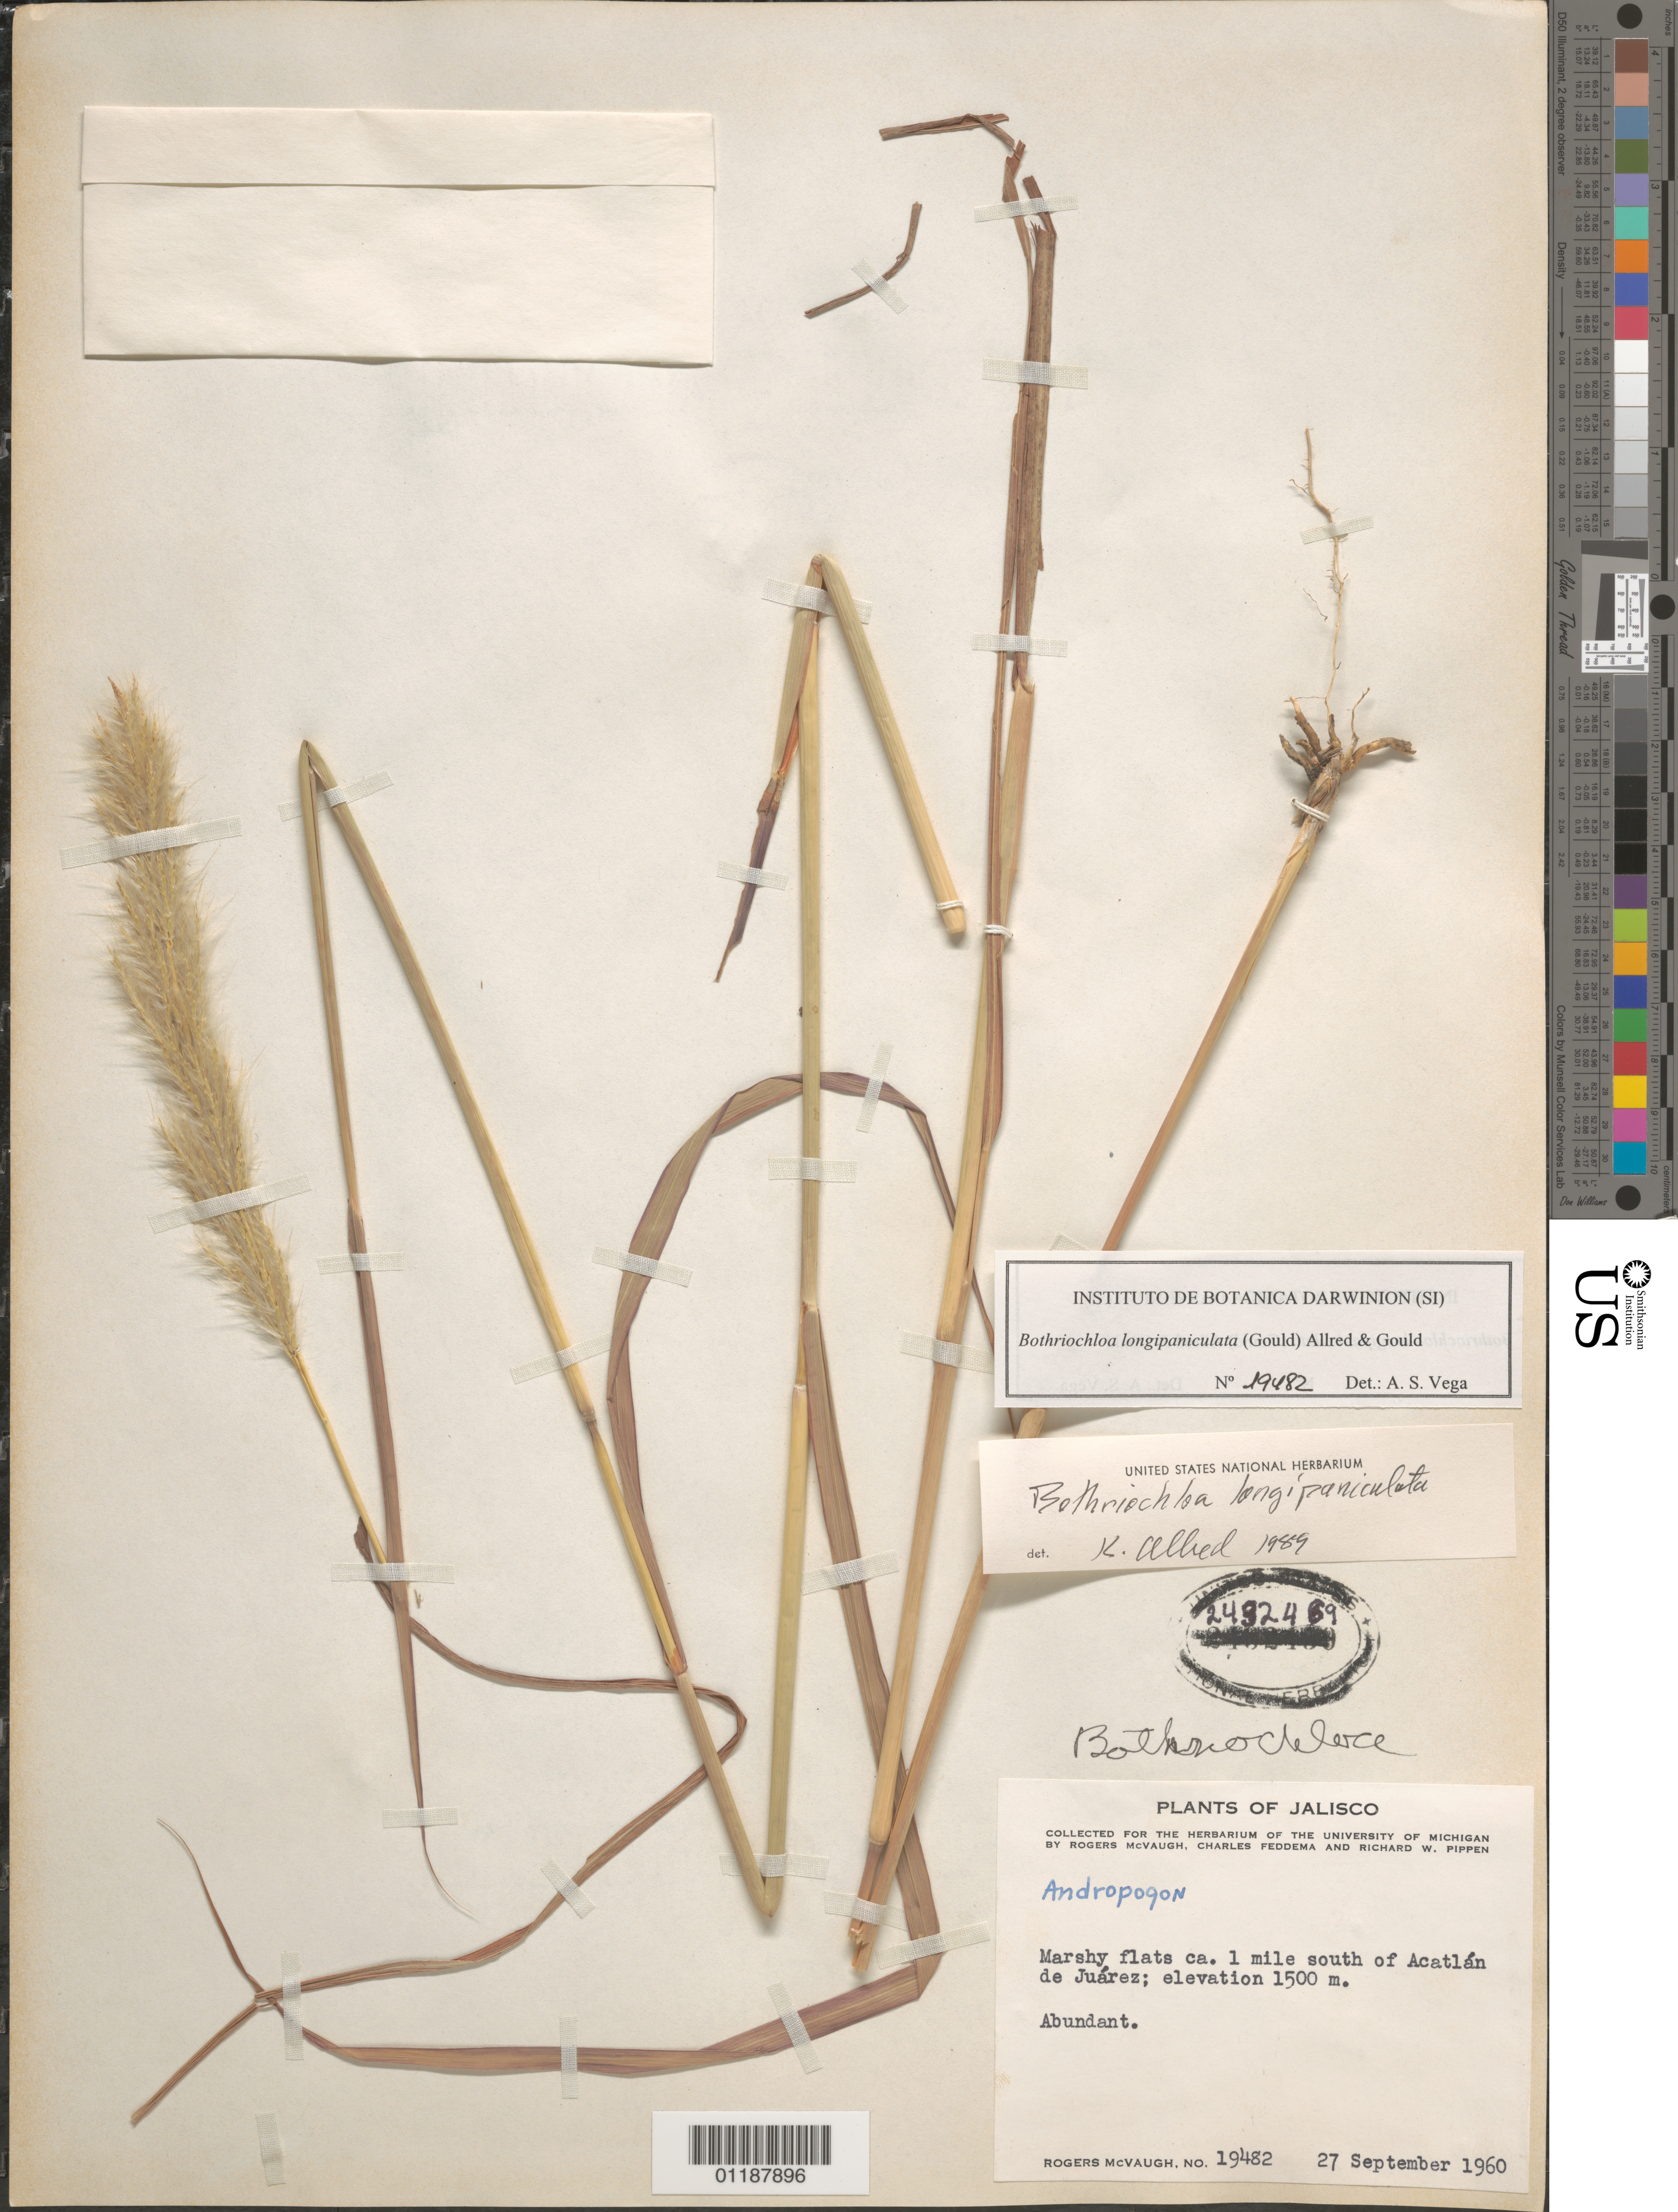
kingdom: Plantae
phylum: Tracheophyta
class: Liliopsida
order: Poales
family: Poaceae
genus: Bothriochloa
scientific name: Bothriochloa longipaniculata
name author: (Gould) Allred & Gould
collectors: R. McVaugh, C. Feddema & R. W. Pippen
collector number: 19482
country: Mexico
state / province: Jalisco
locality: S of Acatlan de Juarez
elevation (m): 1500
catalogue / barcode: US 2432469